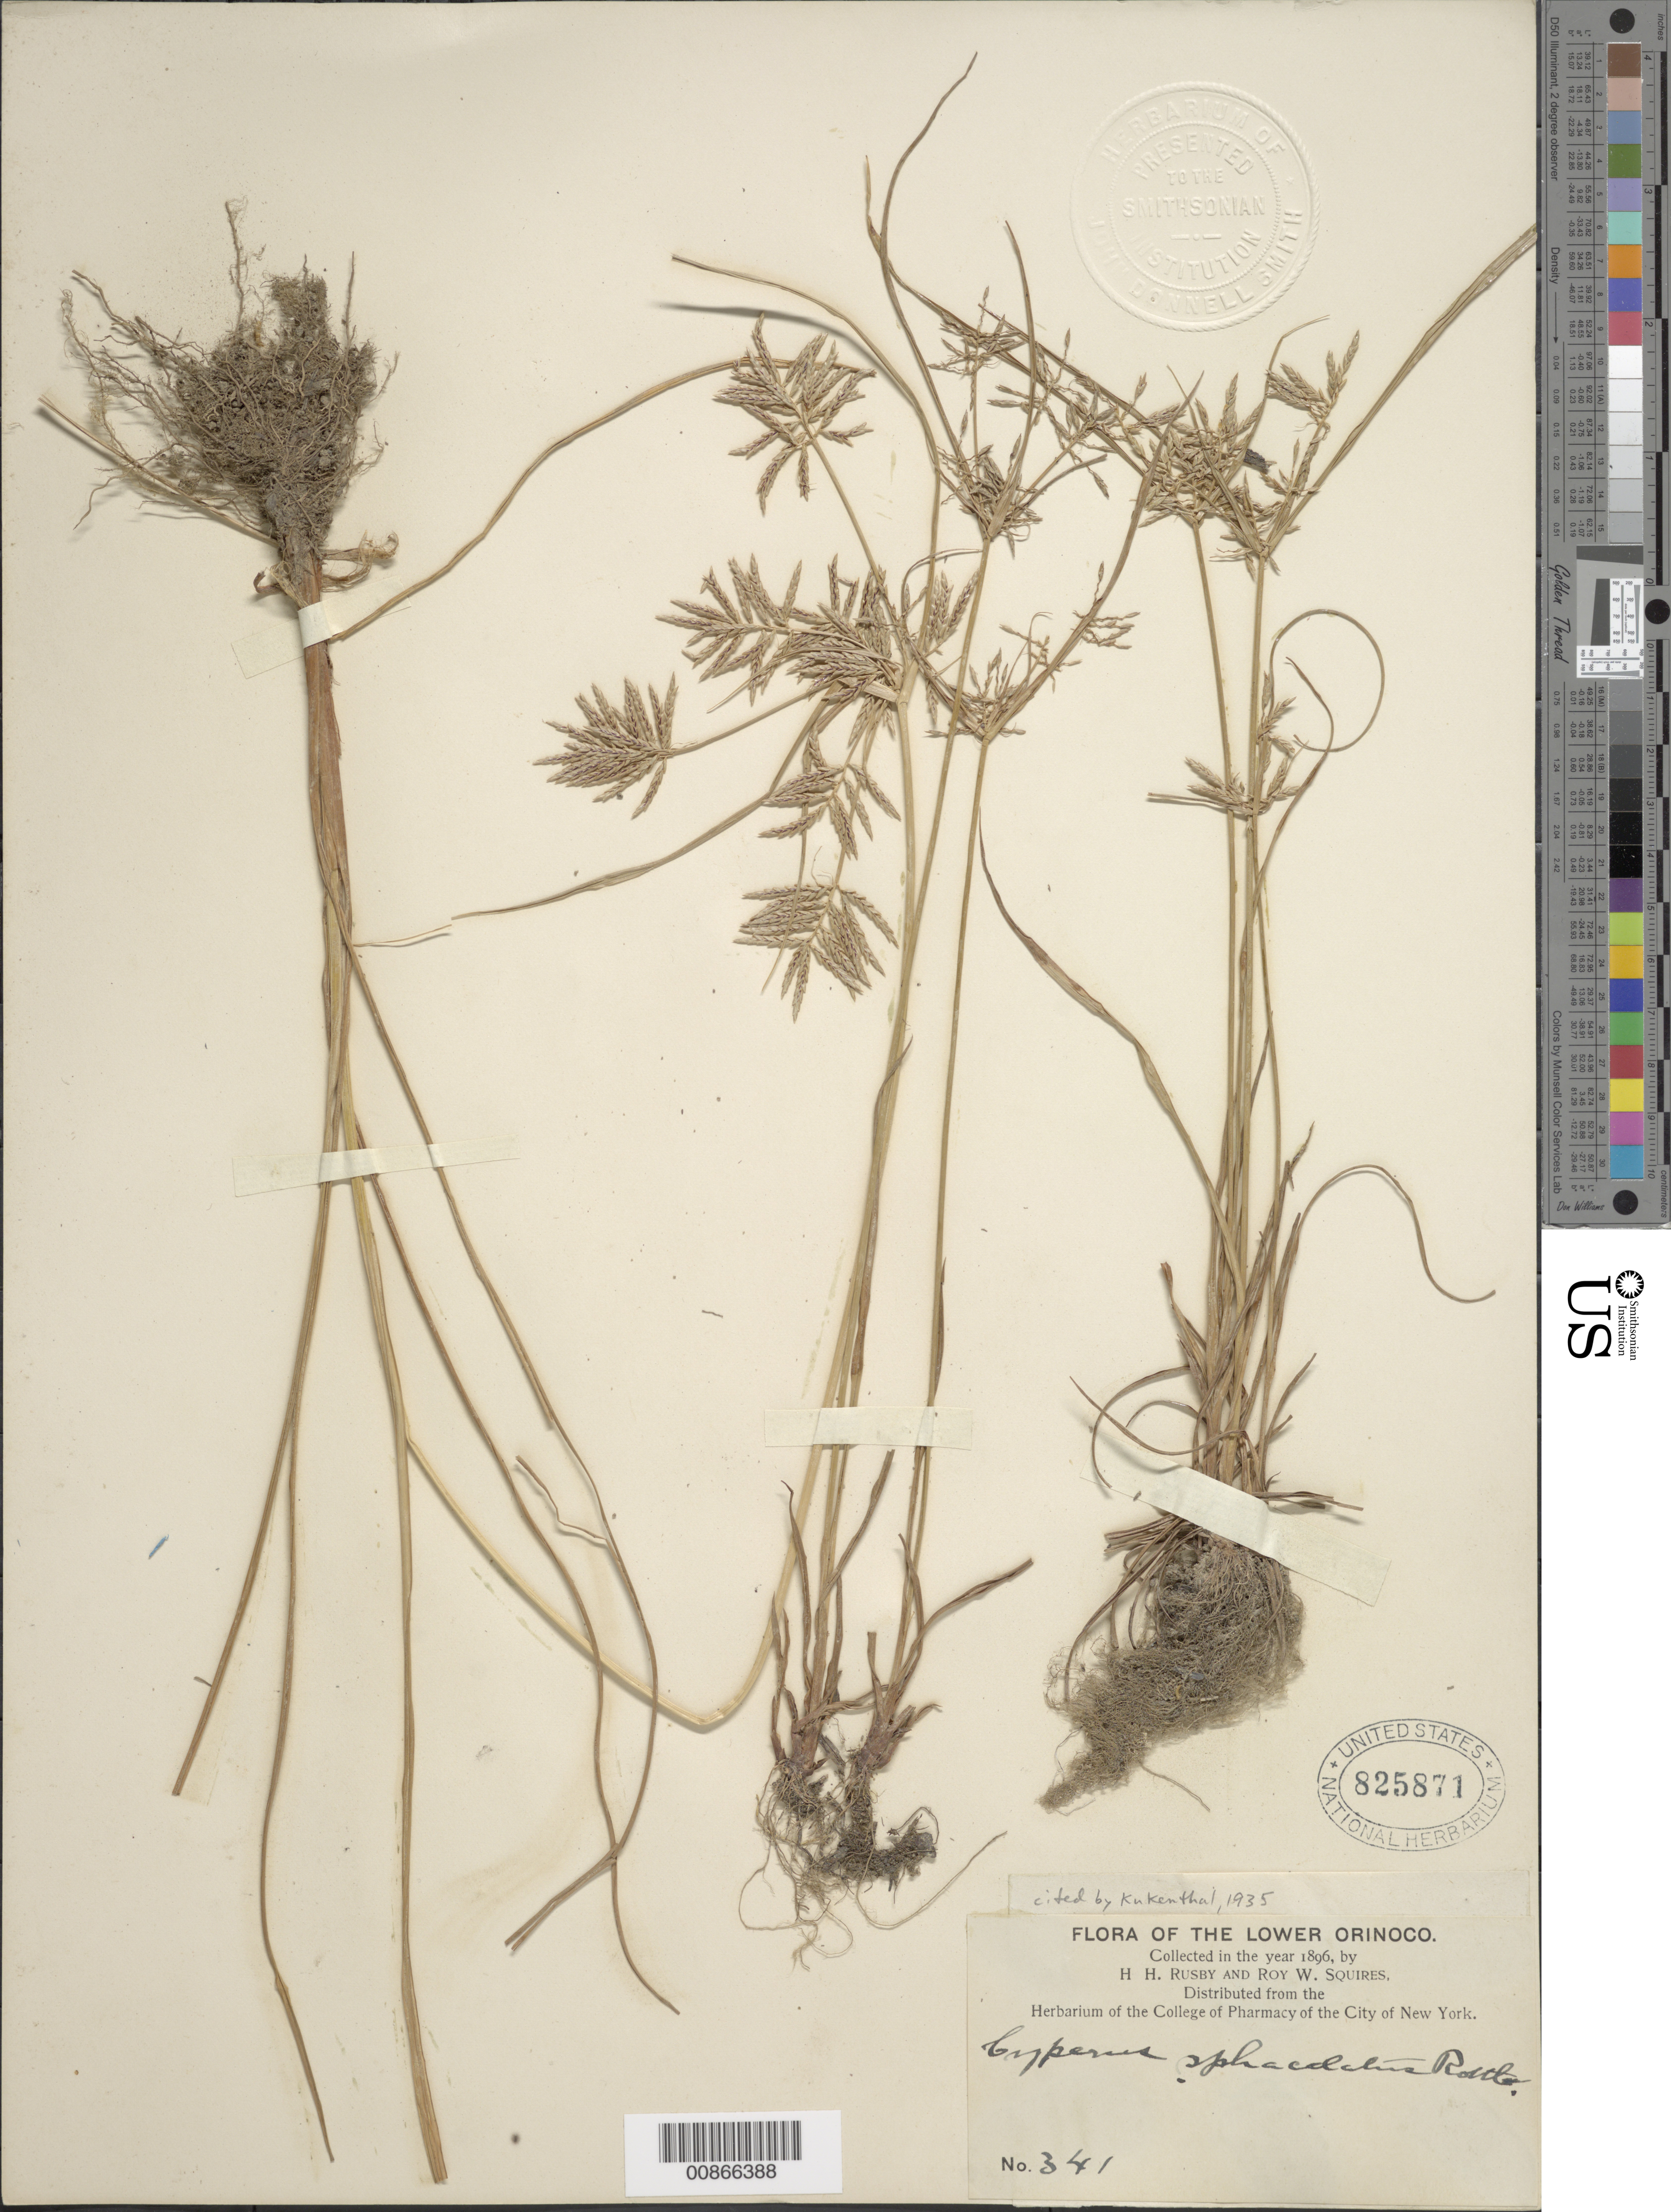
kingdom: Plantae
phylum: Tracheophyta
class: Liliopsida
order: Poales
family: Cyperaceae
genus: Cyperus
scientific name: Cyperus sphacelatus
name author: Rottb.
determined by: Kükenthal, G.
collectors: H. H. Rusby & R. Squires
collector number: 341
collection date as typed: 1896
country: Venezuela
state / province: Delta Amacuro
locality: Lower Orinoco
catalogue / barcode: US 825871